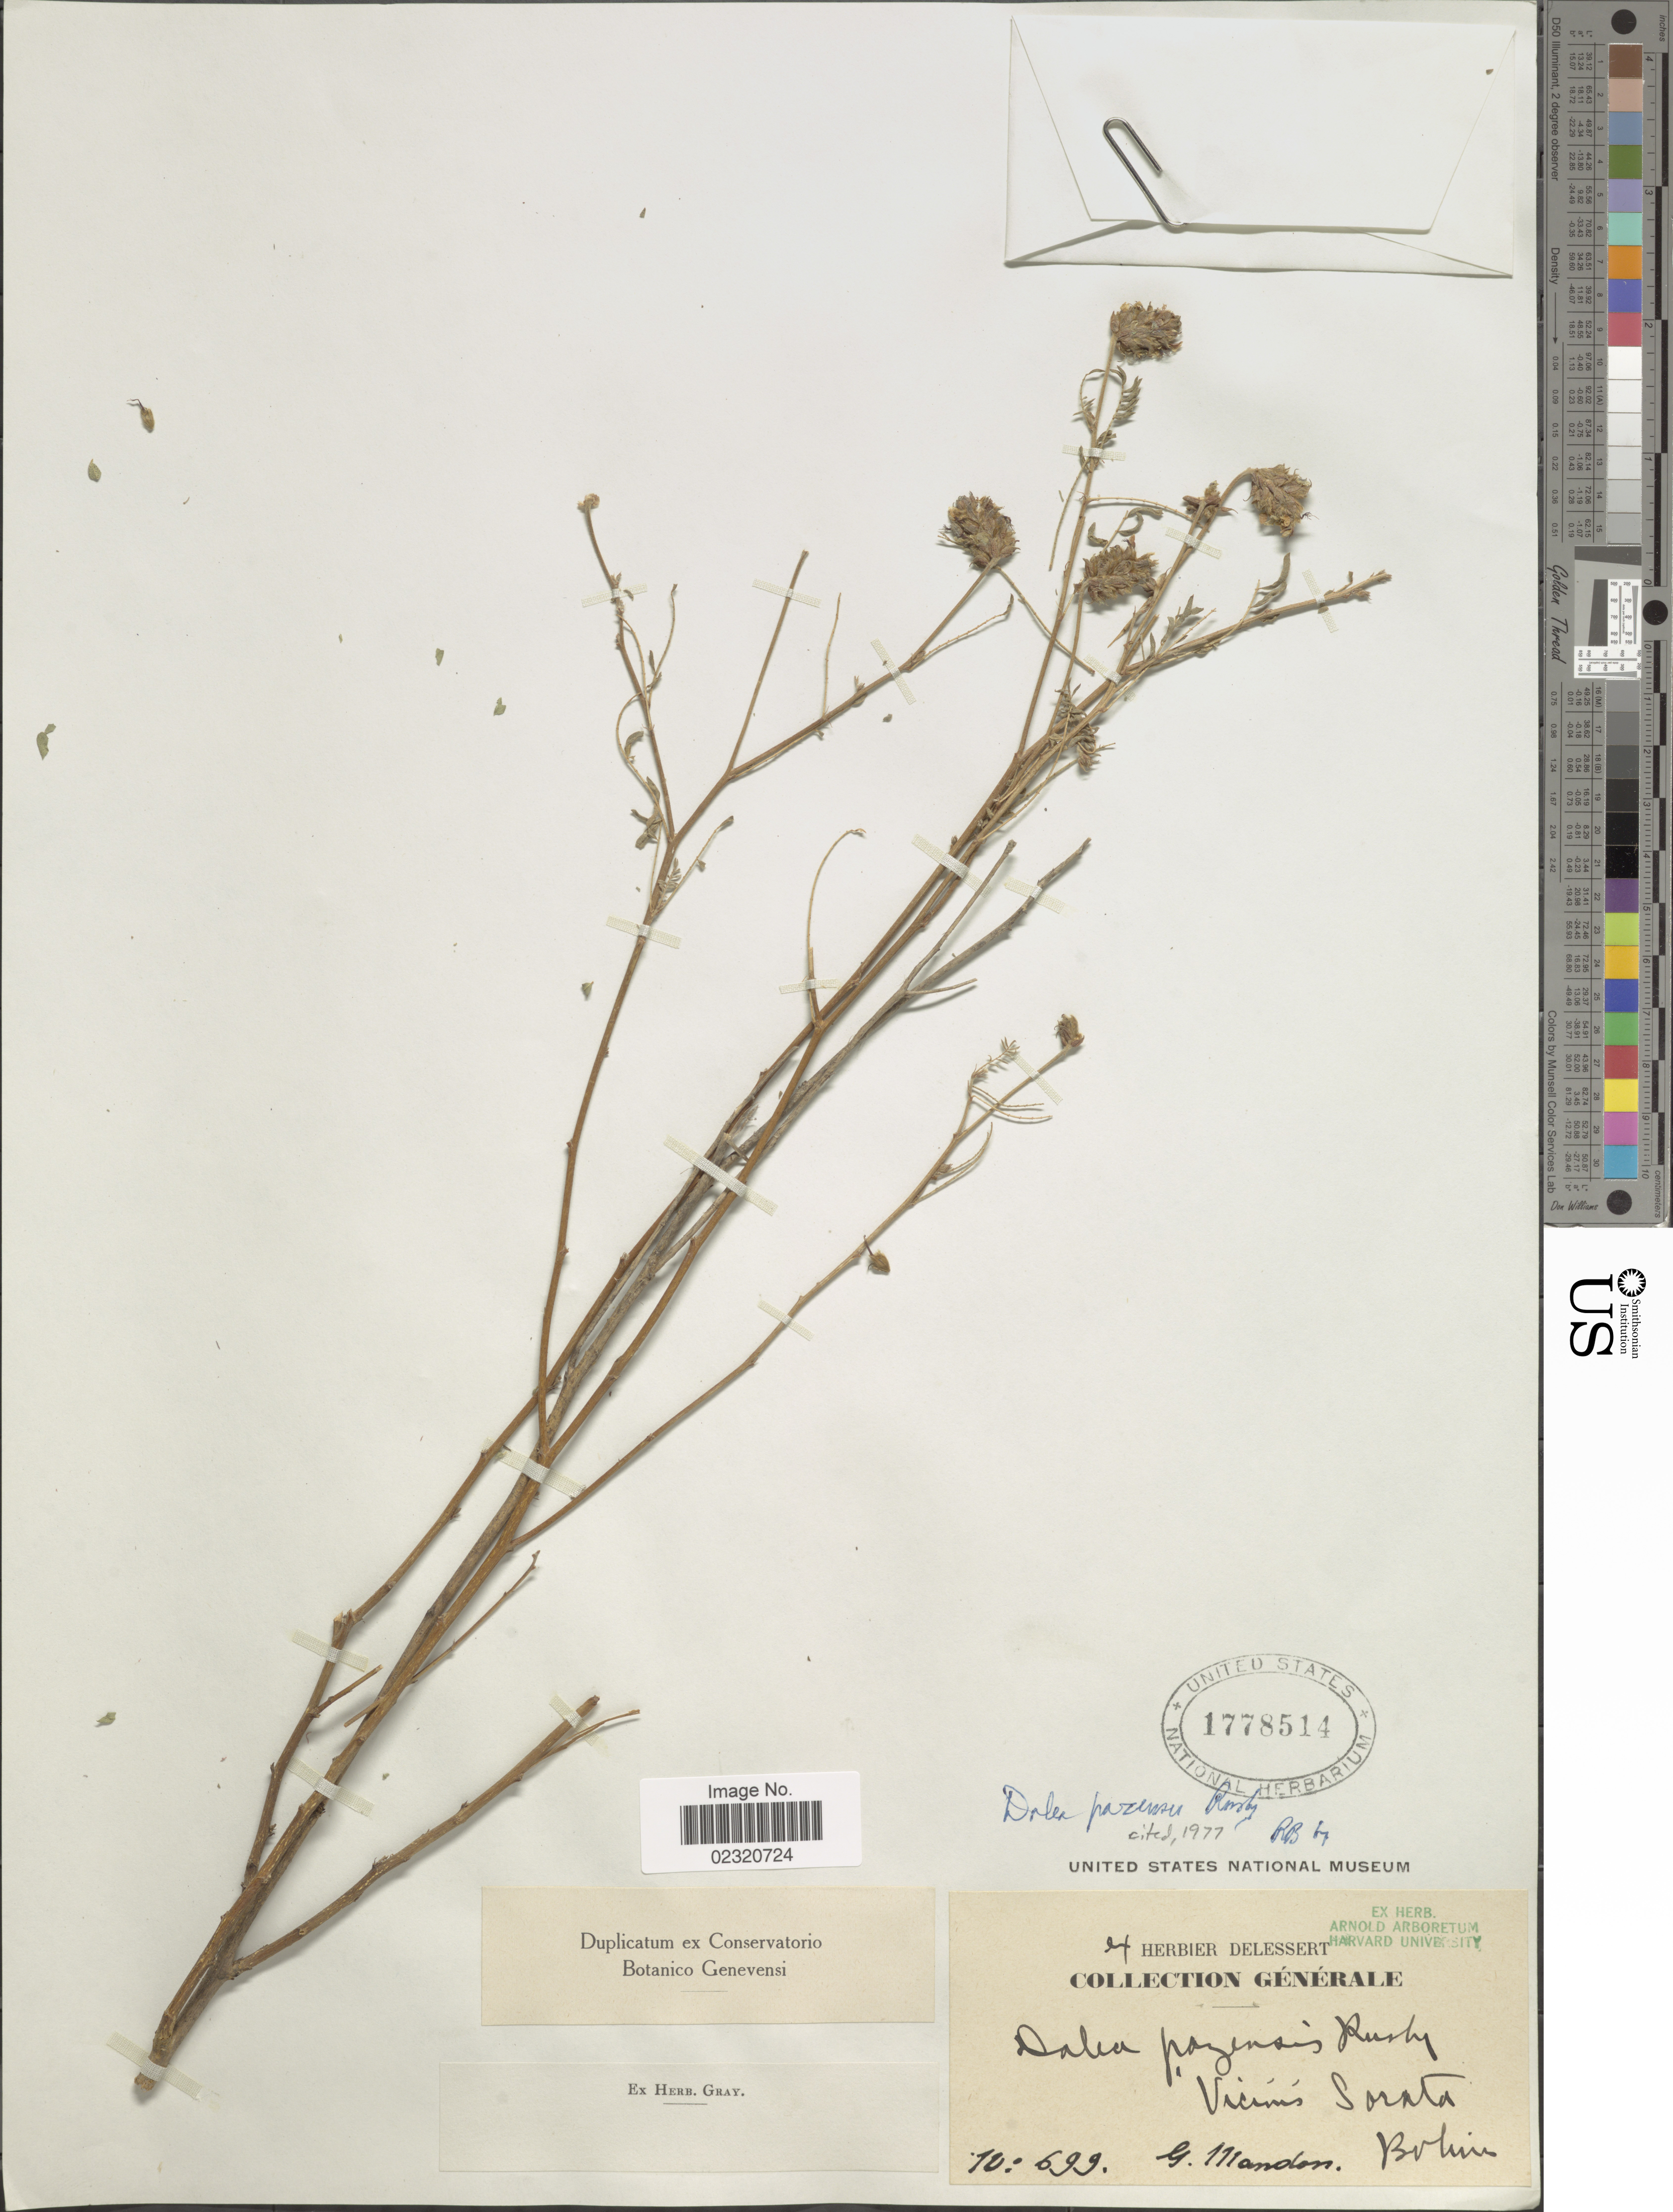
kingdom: Plantae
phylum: Tracheophyta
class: Magnoliopsida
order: Fabales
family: Fabaceae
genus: Dalea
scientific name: Dalea pazensis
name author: Rusby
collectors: G. Mandon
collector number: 10699*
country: Bolivia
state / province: La Paz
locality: Sorata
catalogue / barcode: US 1778514